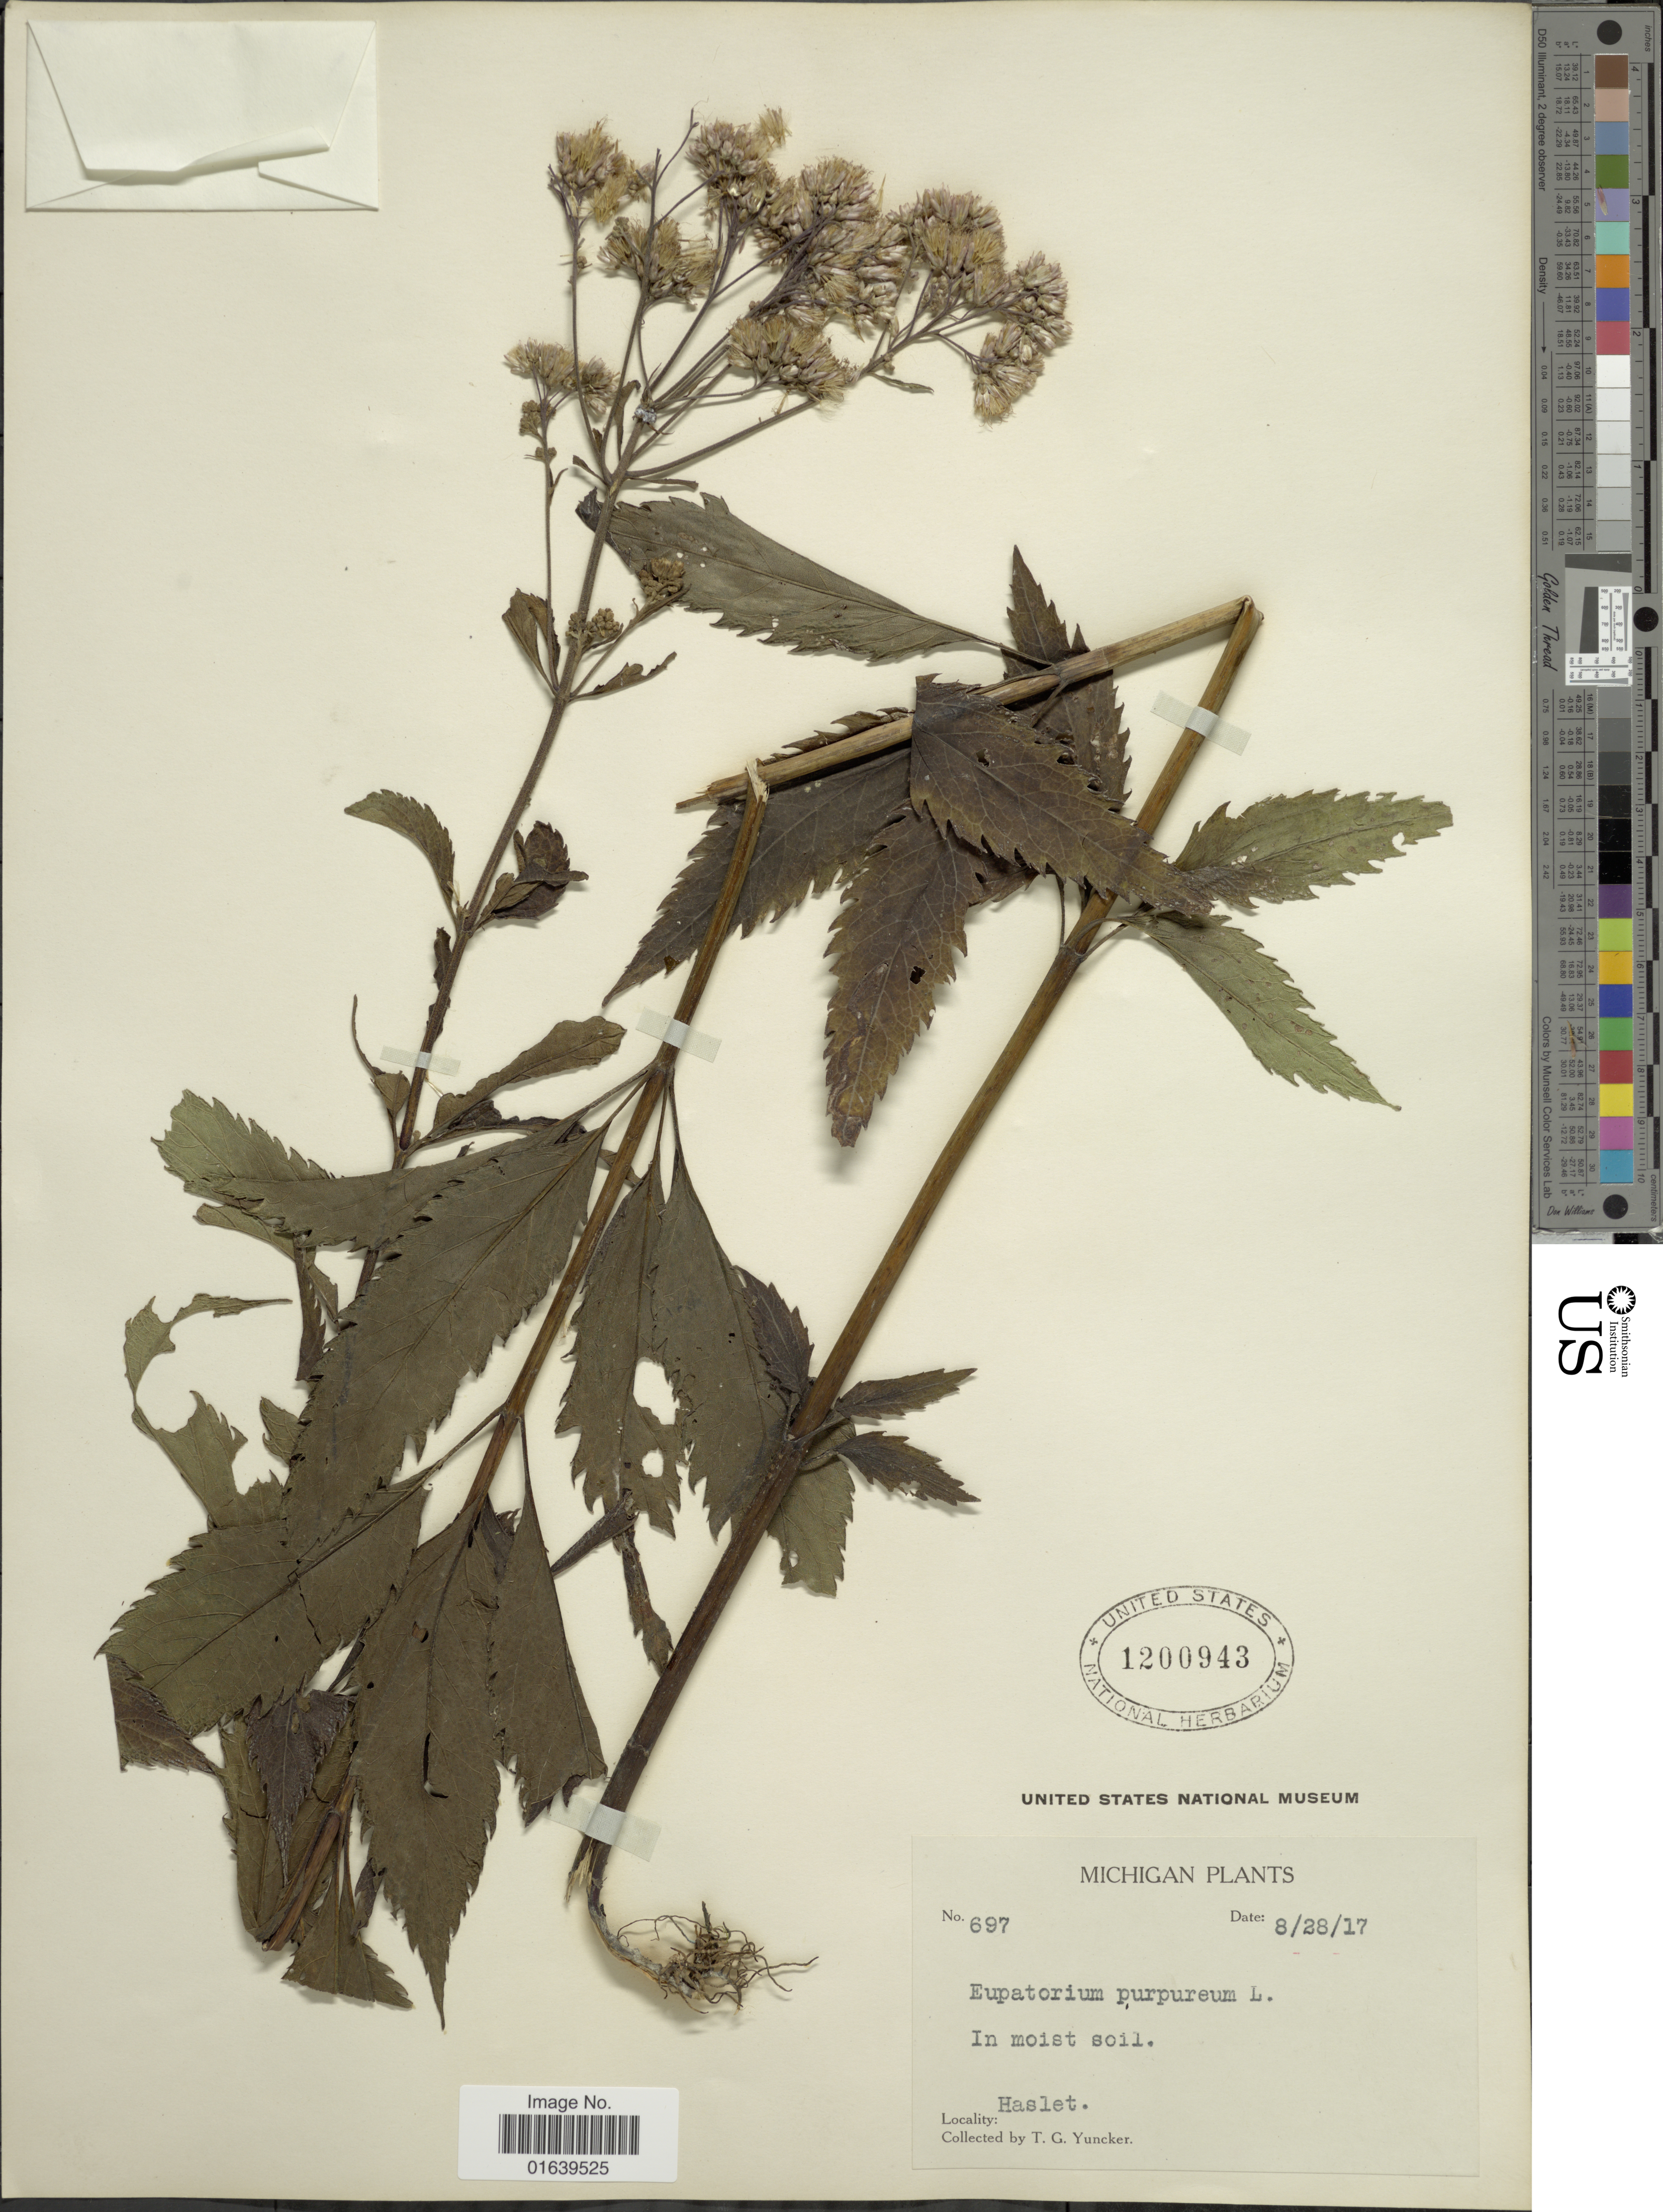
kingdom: Plantae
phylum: Tracheophyta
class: Magnoliopsida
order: Asterales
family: Asteraceae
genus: Eupatorium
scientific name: Eupatorium maculatum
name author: L.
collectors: T. G. Yuncker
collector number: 697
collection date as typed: Transcribed d/m/y: 28/8/17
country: United States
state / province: Michigan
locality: In moist soil, Haslet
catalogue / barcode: US 1200943